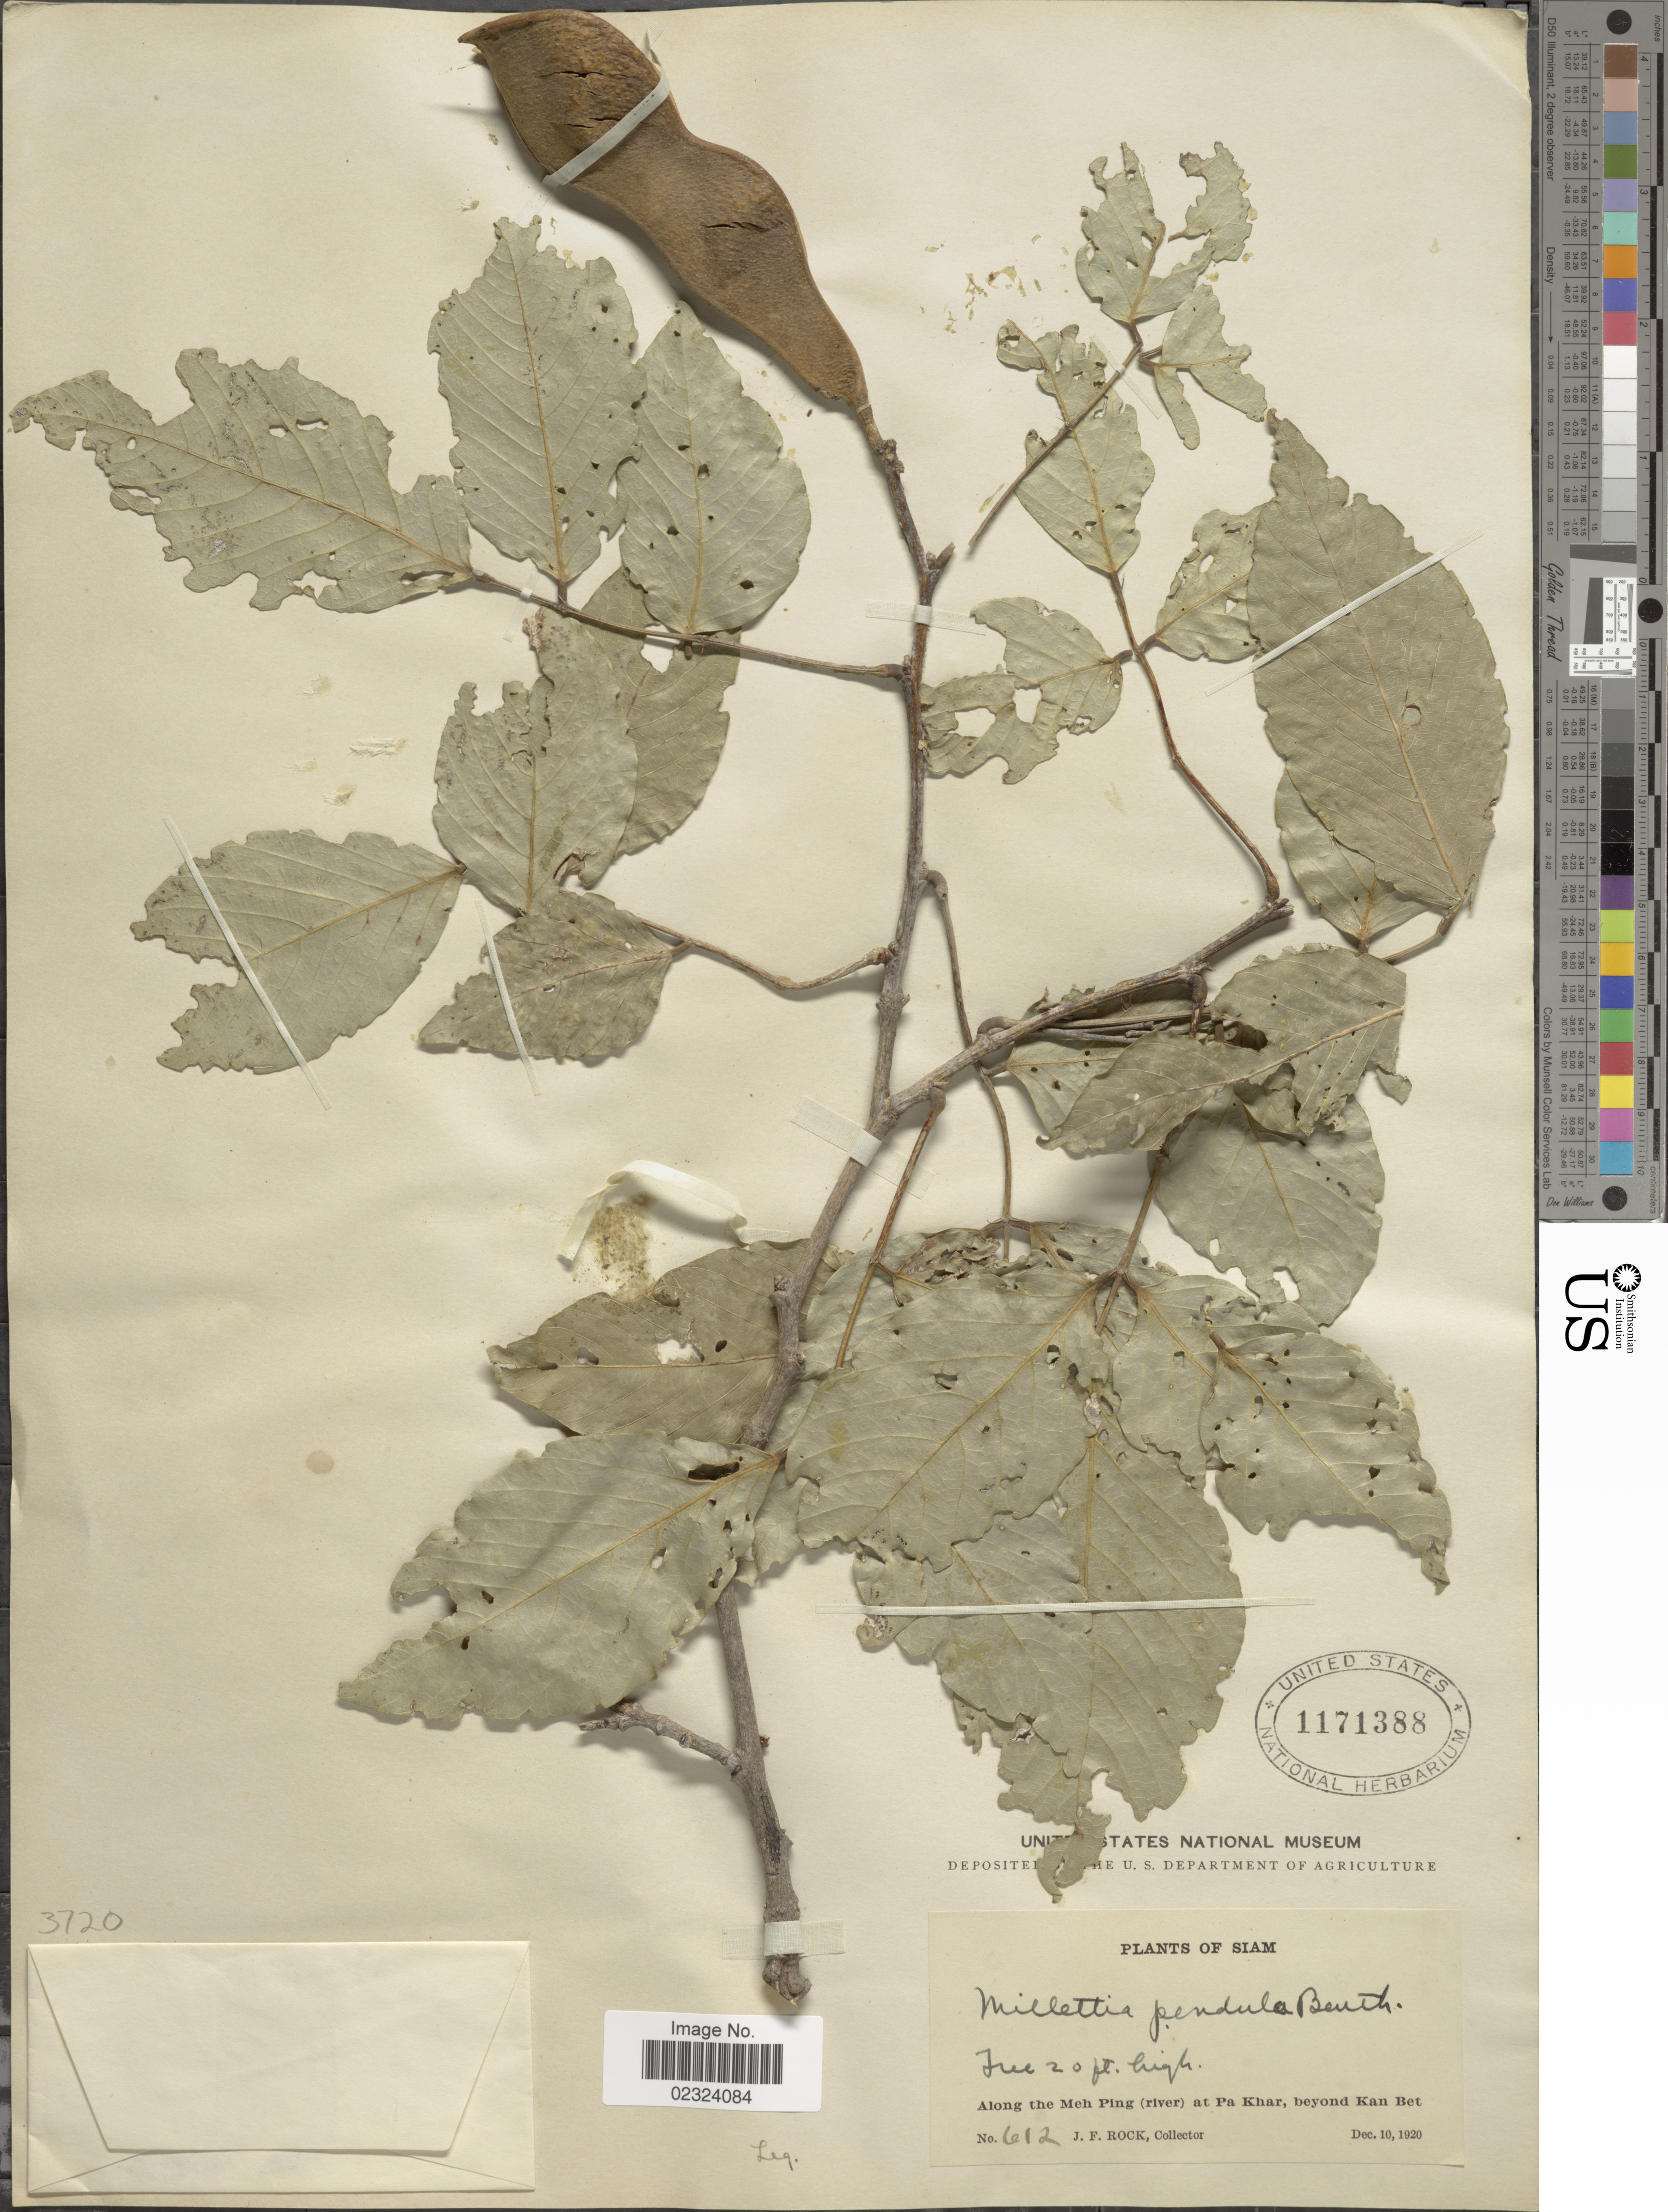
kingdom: Plantae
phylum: Tracheophyta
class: Magnoliopsida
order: Fabales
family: Fabaceae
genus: Millettia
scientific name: Millettia pendula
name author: Benth.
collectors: J. Rock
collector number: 612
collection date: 1920-12-10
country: Thailand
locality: Siam. Along the Meh Ping (river) at Pa Khar, beyond Kan Bet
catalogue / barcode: US 1171388